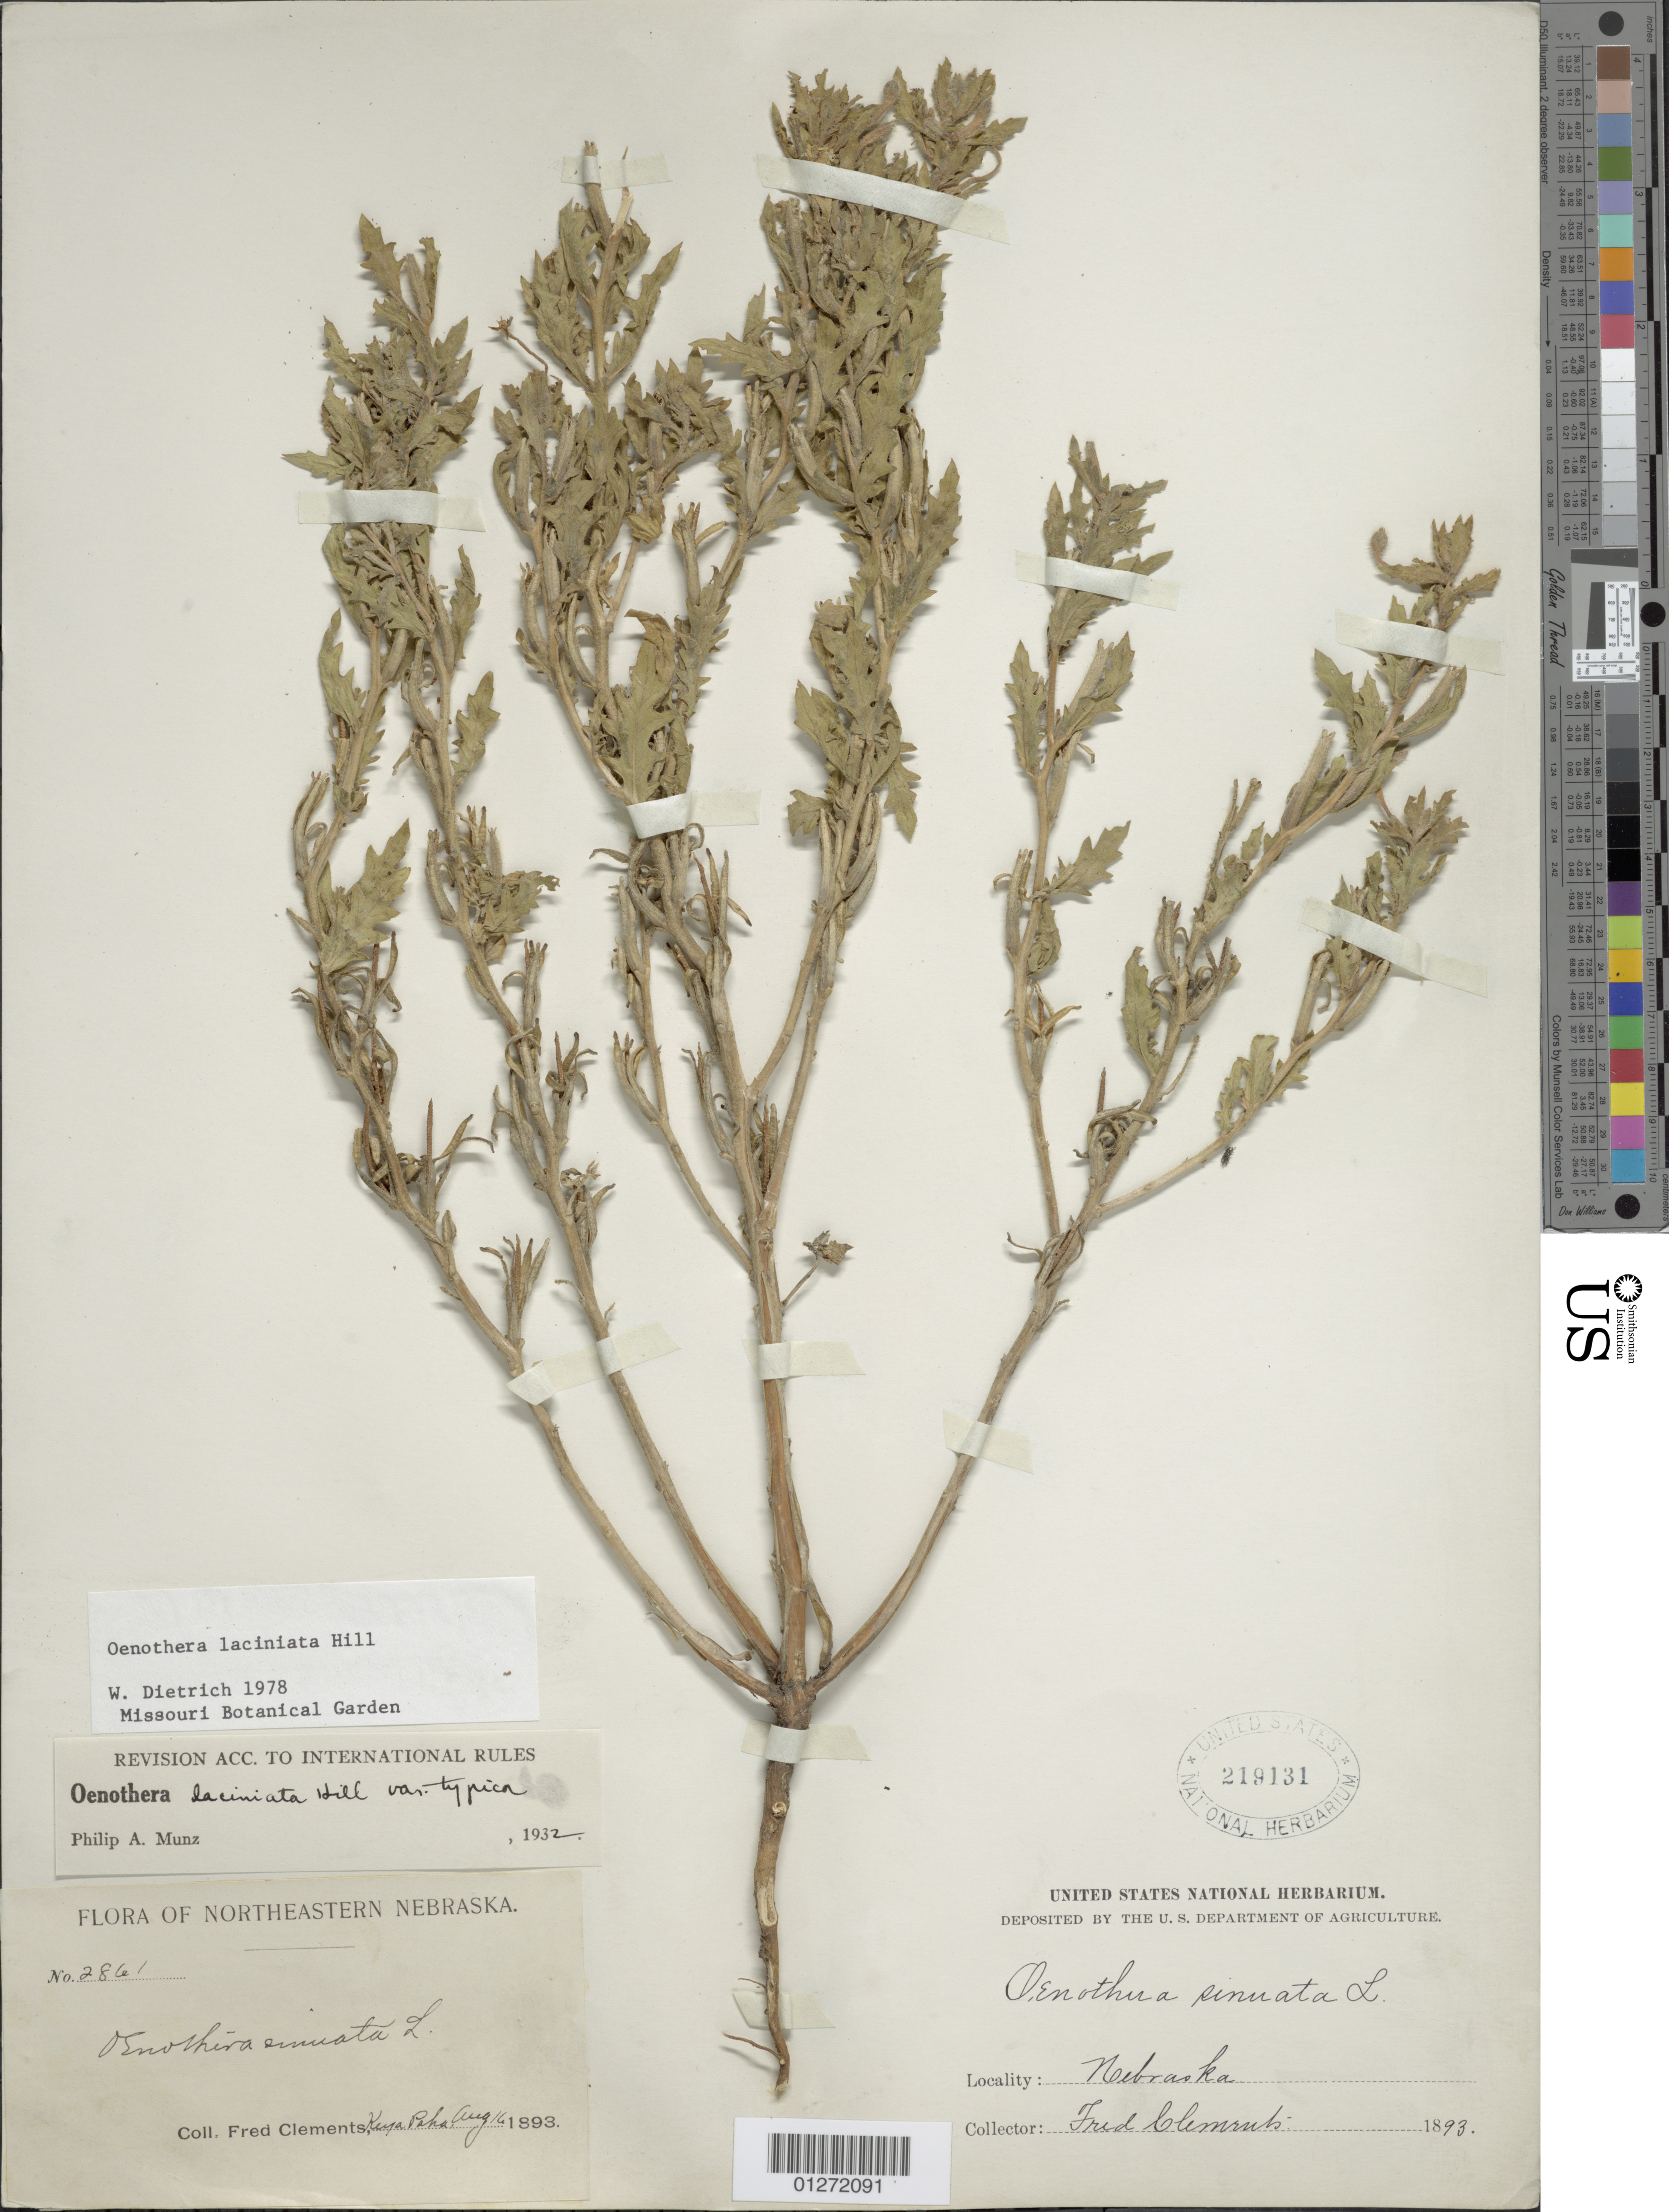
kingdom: Plantae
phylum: Tracheophyta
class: Magnoliopsida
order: Myrtales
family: Onagraceae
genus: Oenothera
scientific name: Oenothera laciniata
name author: Hill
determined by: Dietrich, W.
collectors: F. Clements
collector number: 2861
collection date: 1893-08-16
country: United States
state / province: Nebraska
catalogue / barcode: US 219131